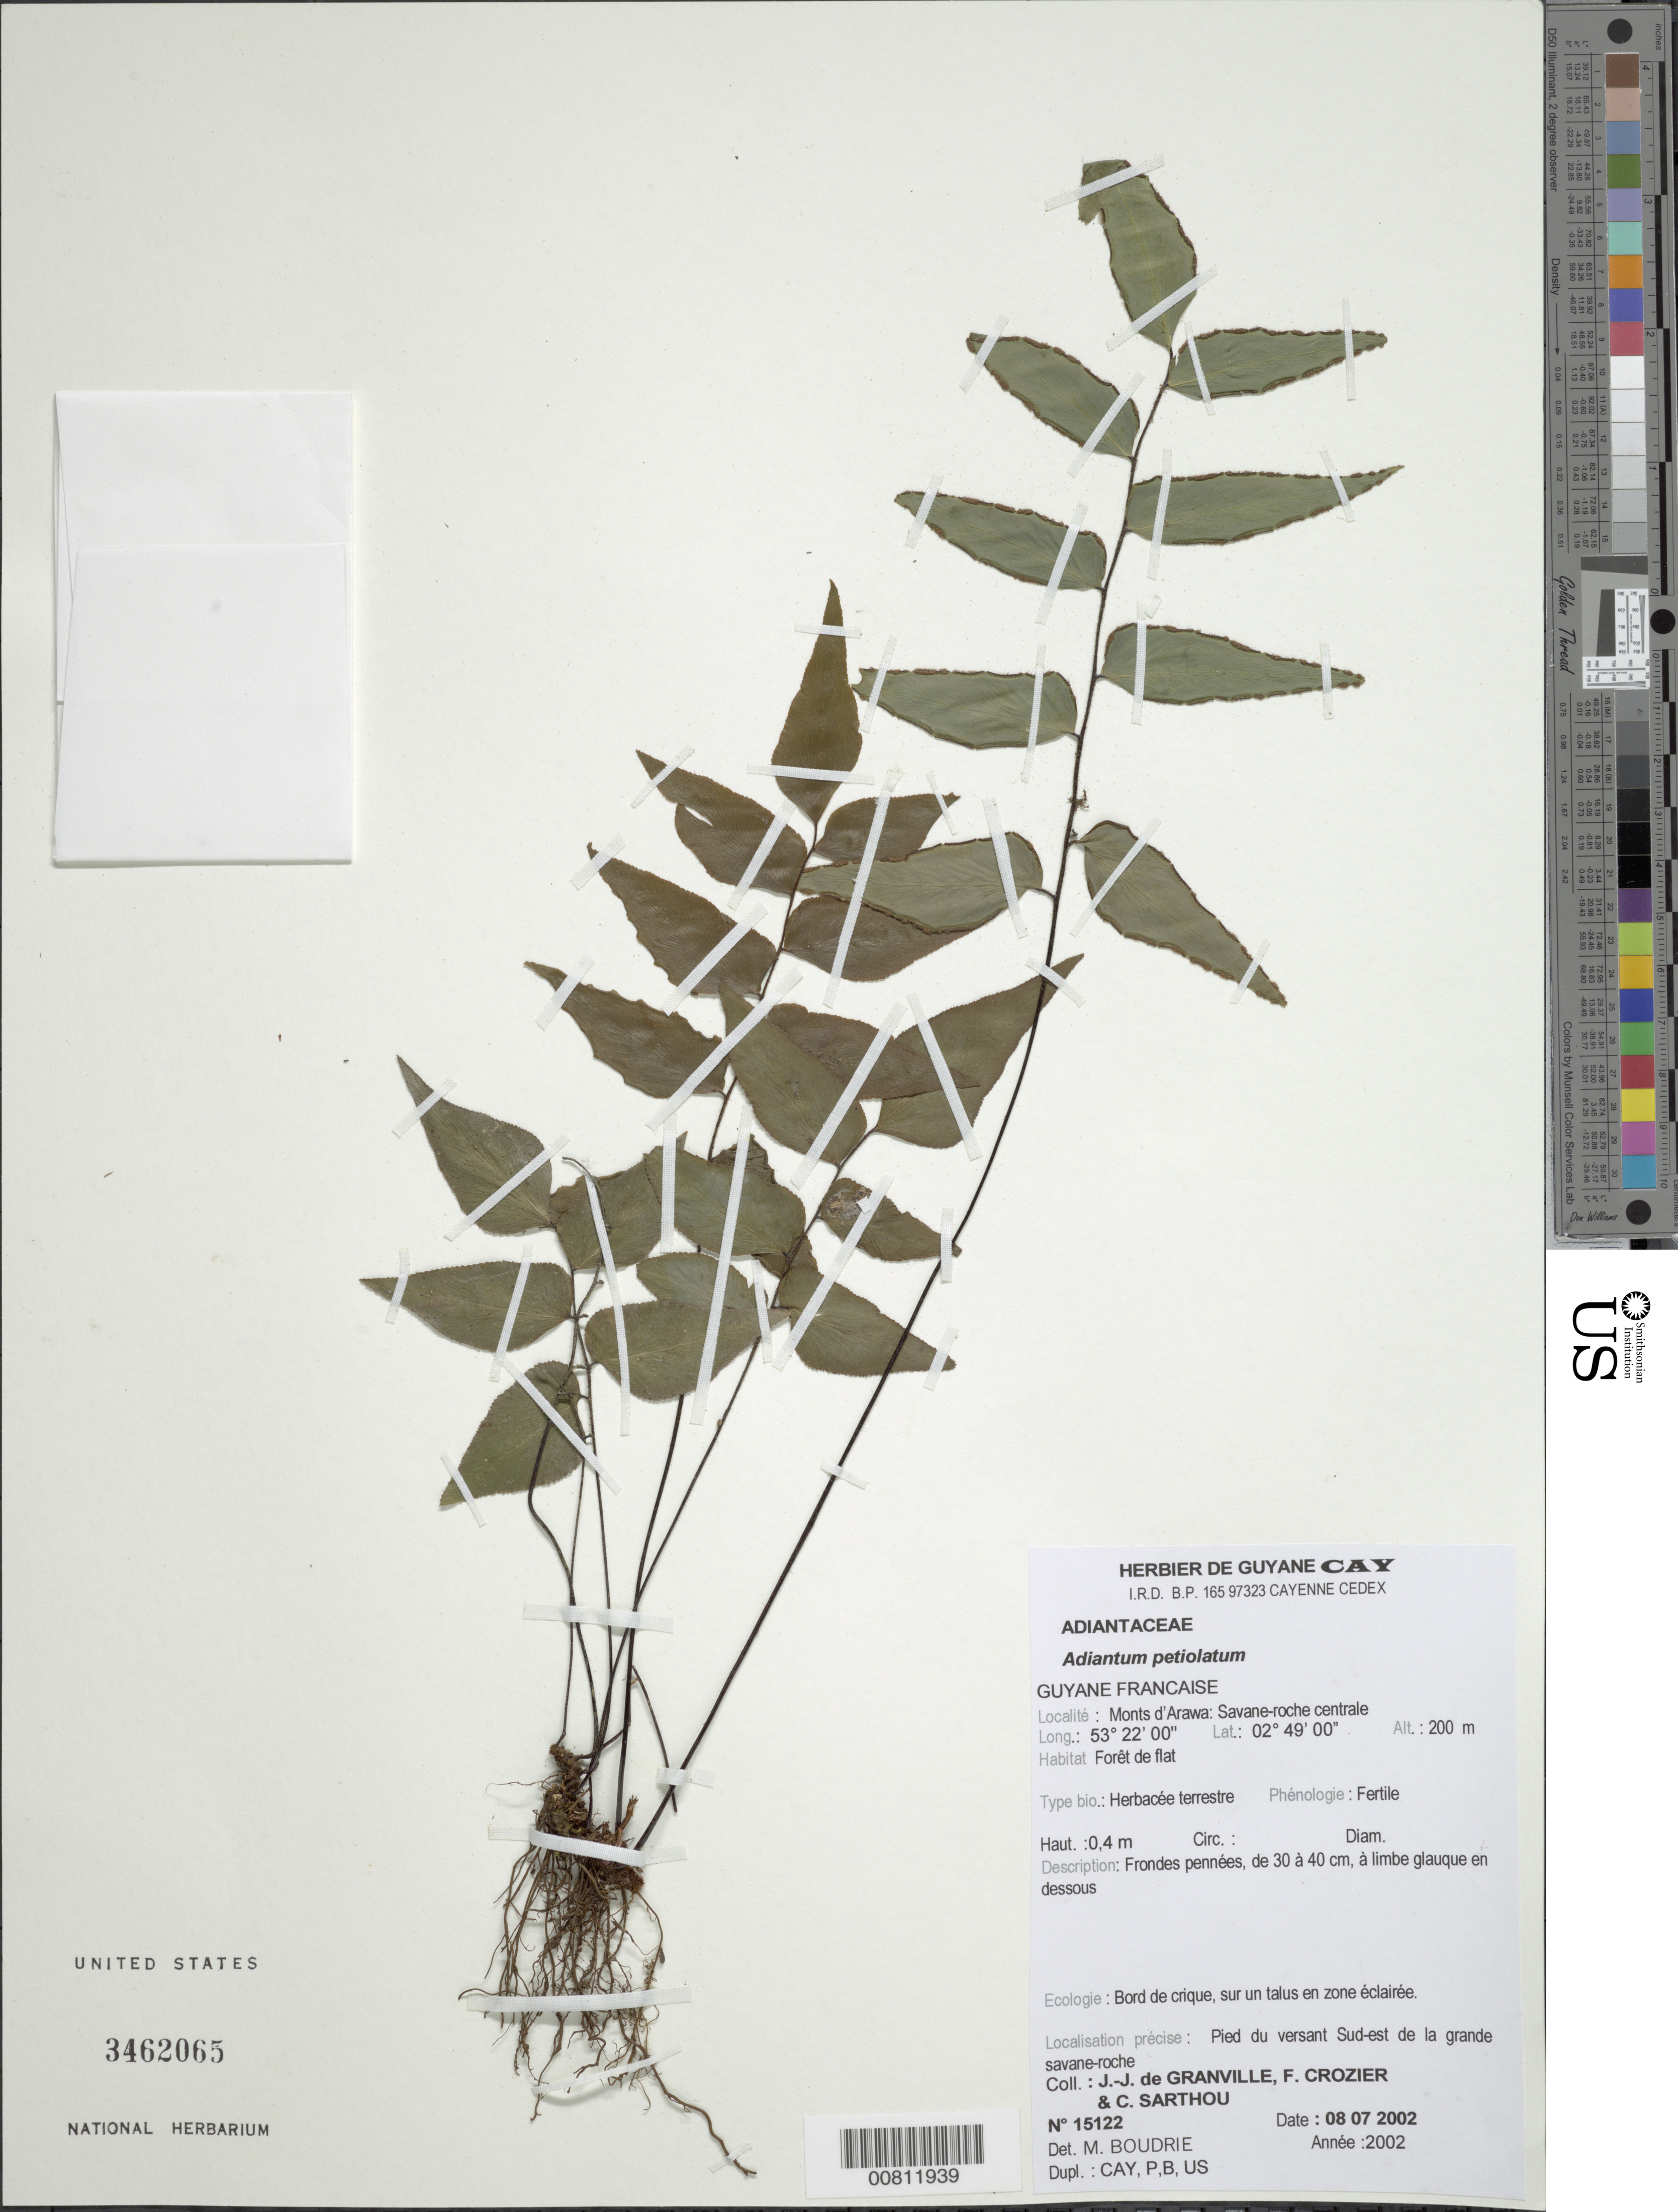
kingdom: Plantae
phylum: Tracheophyta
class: Polypodiopsida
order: Polypodiales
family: Pteridaceae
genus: Adiantum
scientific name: Adiantum petiolatum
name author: Desv.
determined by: Boudrie, M.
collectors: J.-J. de Granville, F. Crozier & C. Sarthou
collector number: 15122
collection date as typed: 8-Jul-02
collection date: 2002-07-08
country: French Guiana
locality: Monts d'Arawa, savane-roche centrale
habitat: Forêts inondables et forêts sur flats. Bord de crique, sur un talus en zone éclairée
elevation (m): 200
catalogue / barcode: US 3462065